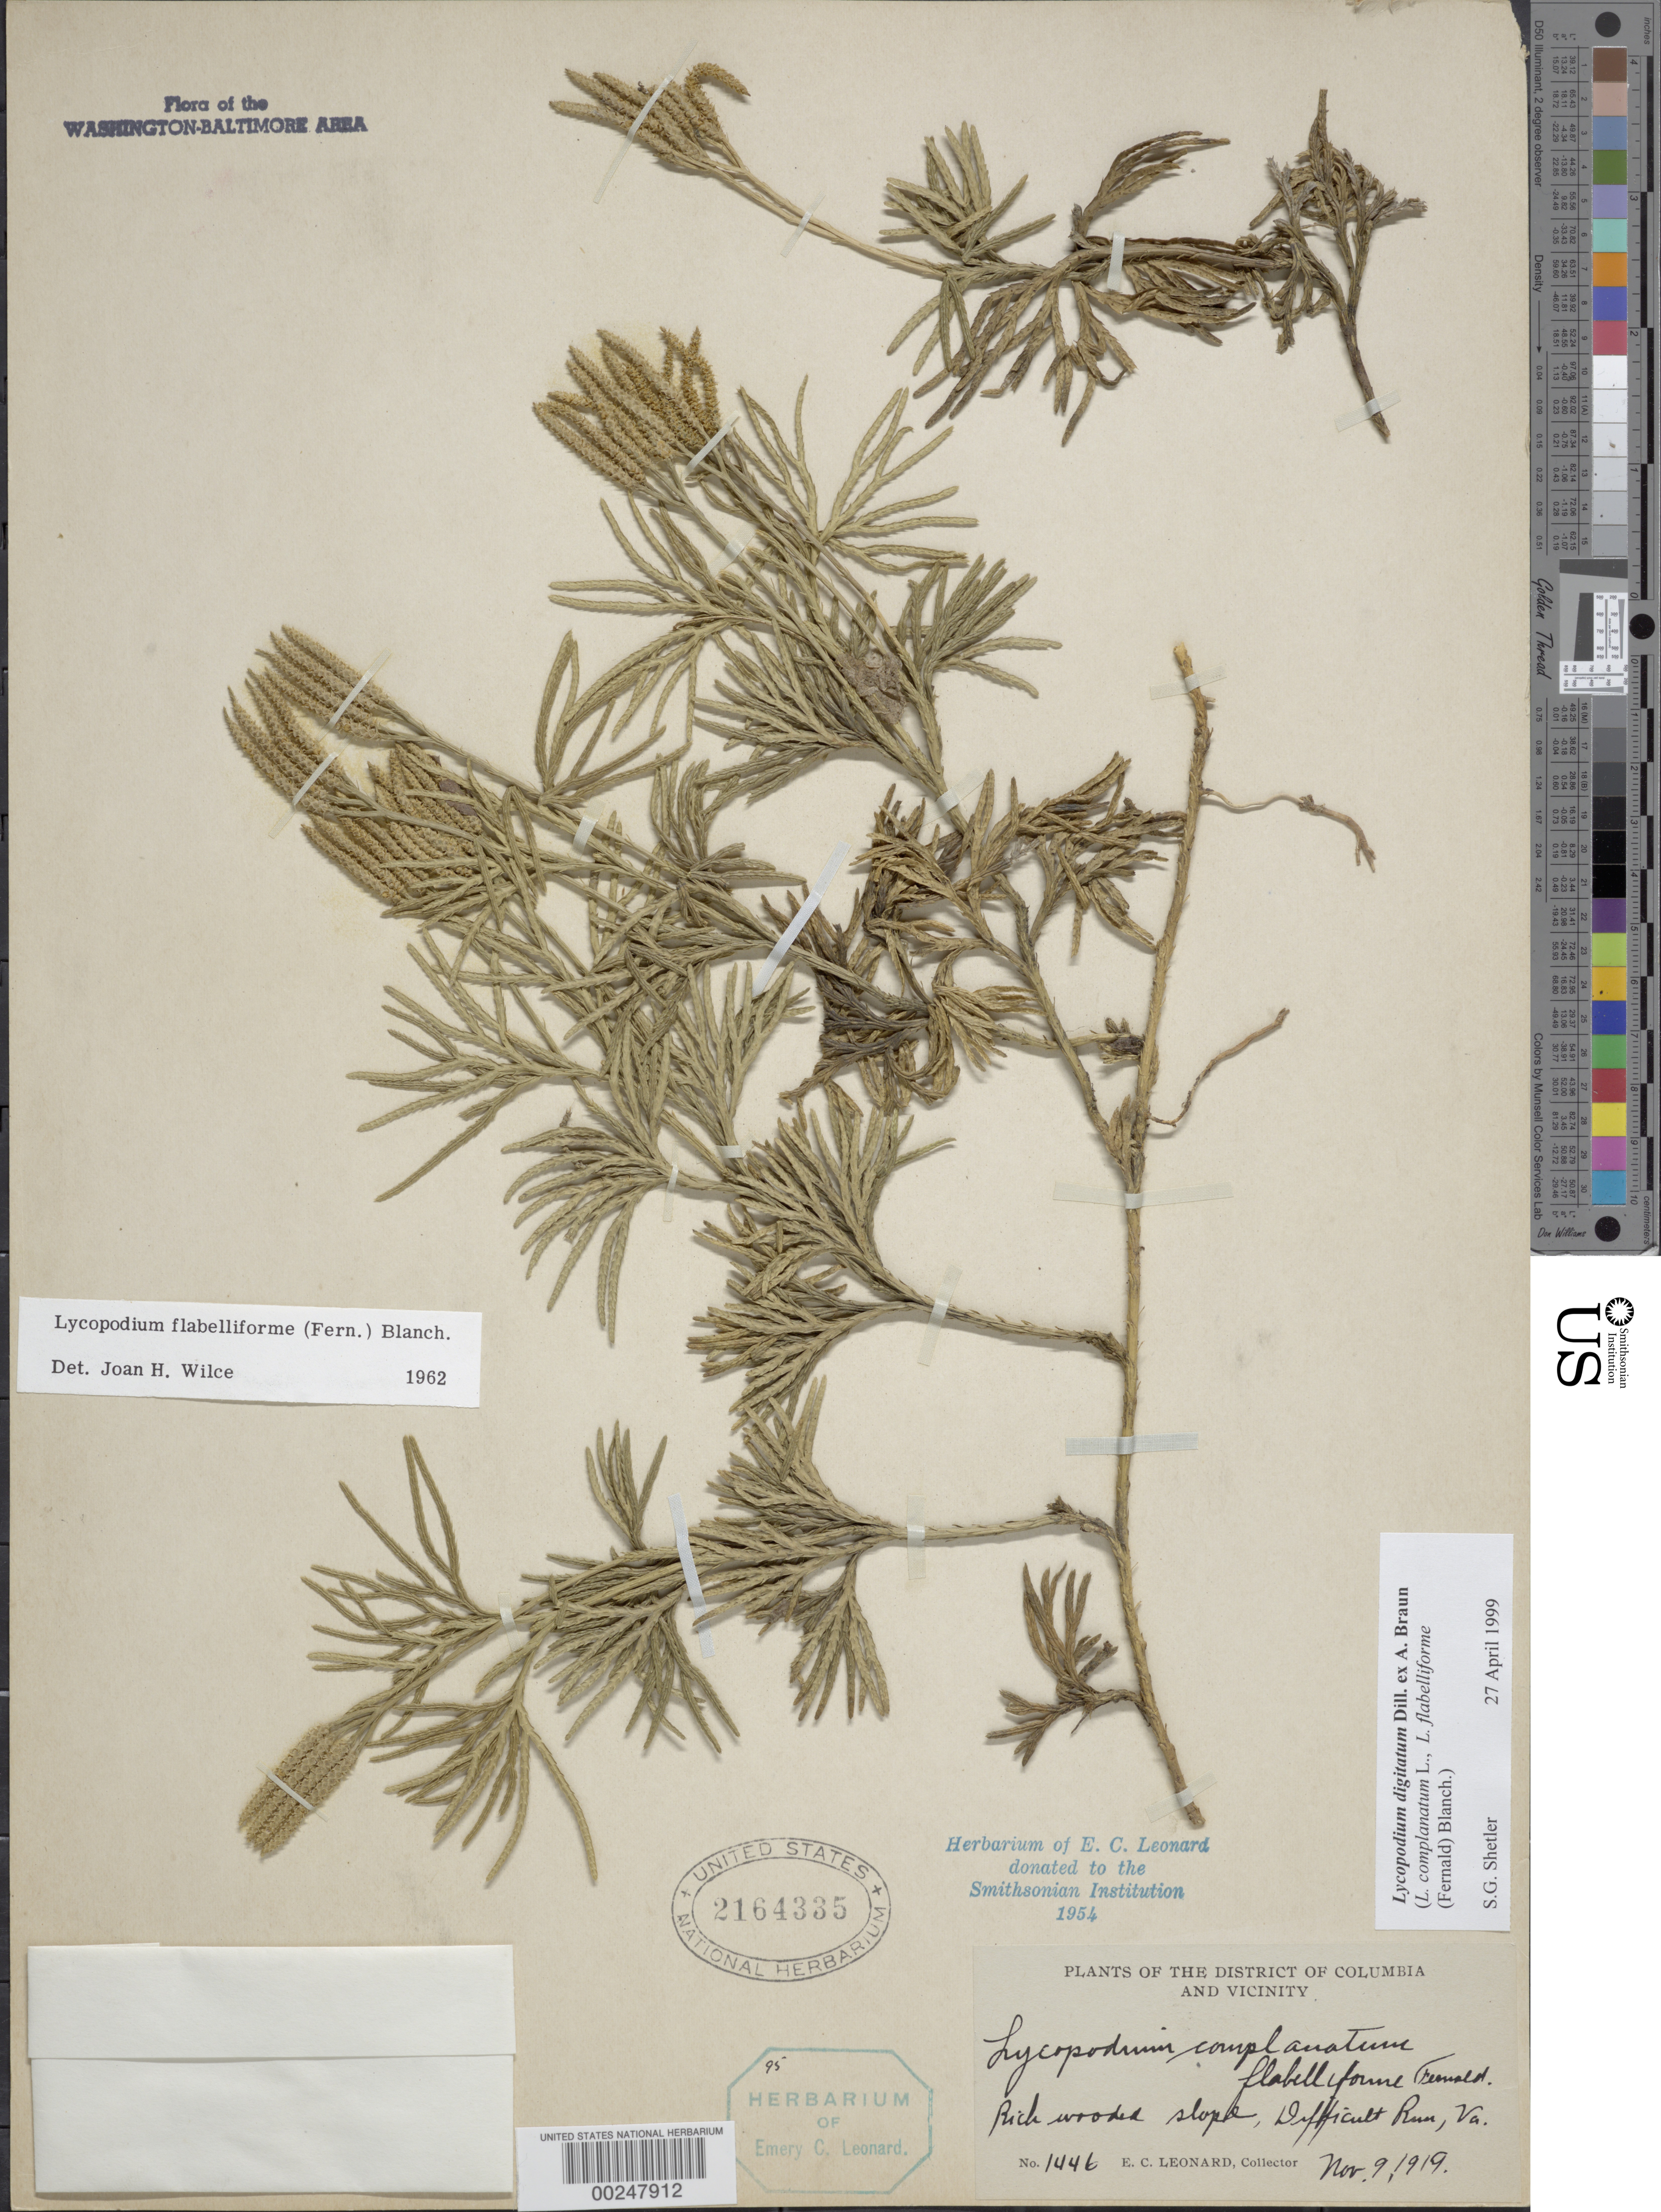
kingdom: Plantae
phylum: Tracheophyta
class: Lycopodiopsida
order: Lycopodiales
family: Lycopodiaceae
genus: Diphasiastrum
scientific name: Diphasiastrum digitatum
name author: (Dill. ex A. Braun) Holub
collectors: E. C. Leonard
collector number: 1446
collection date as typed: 09 Nov 1919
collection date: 1919-11-09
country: United States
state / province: Virginia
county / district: Fairfax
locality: Difficult Run C. and O. Canal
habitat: Rich wooded slope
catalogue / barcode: US 2164335